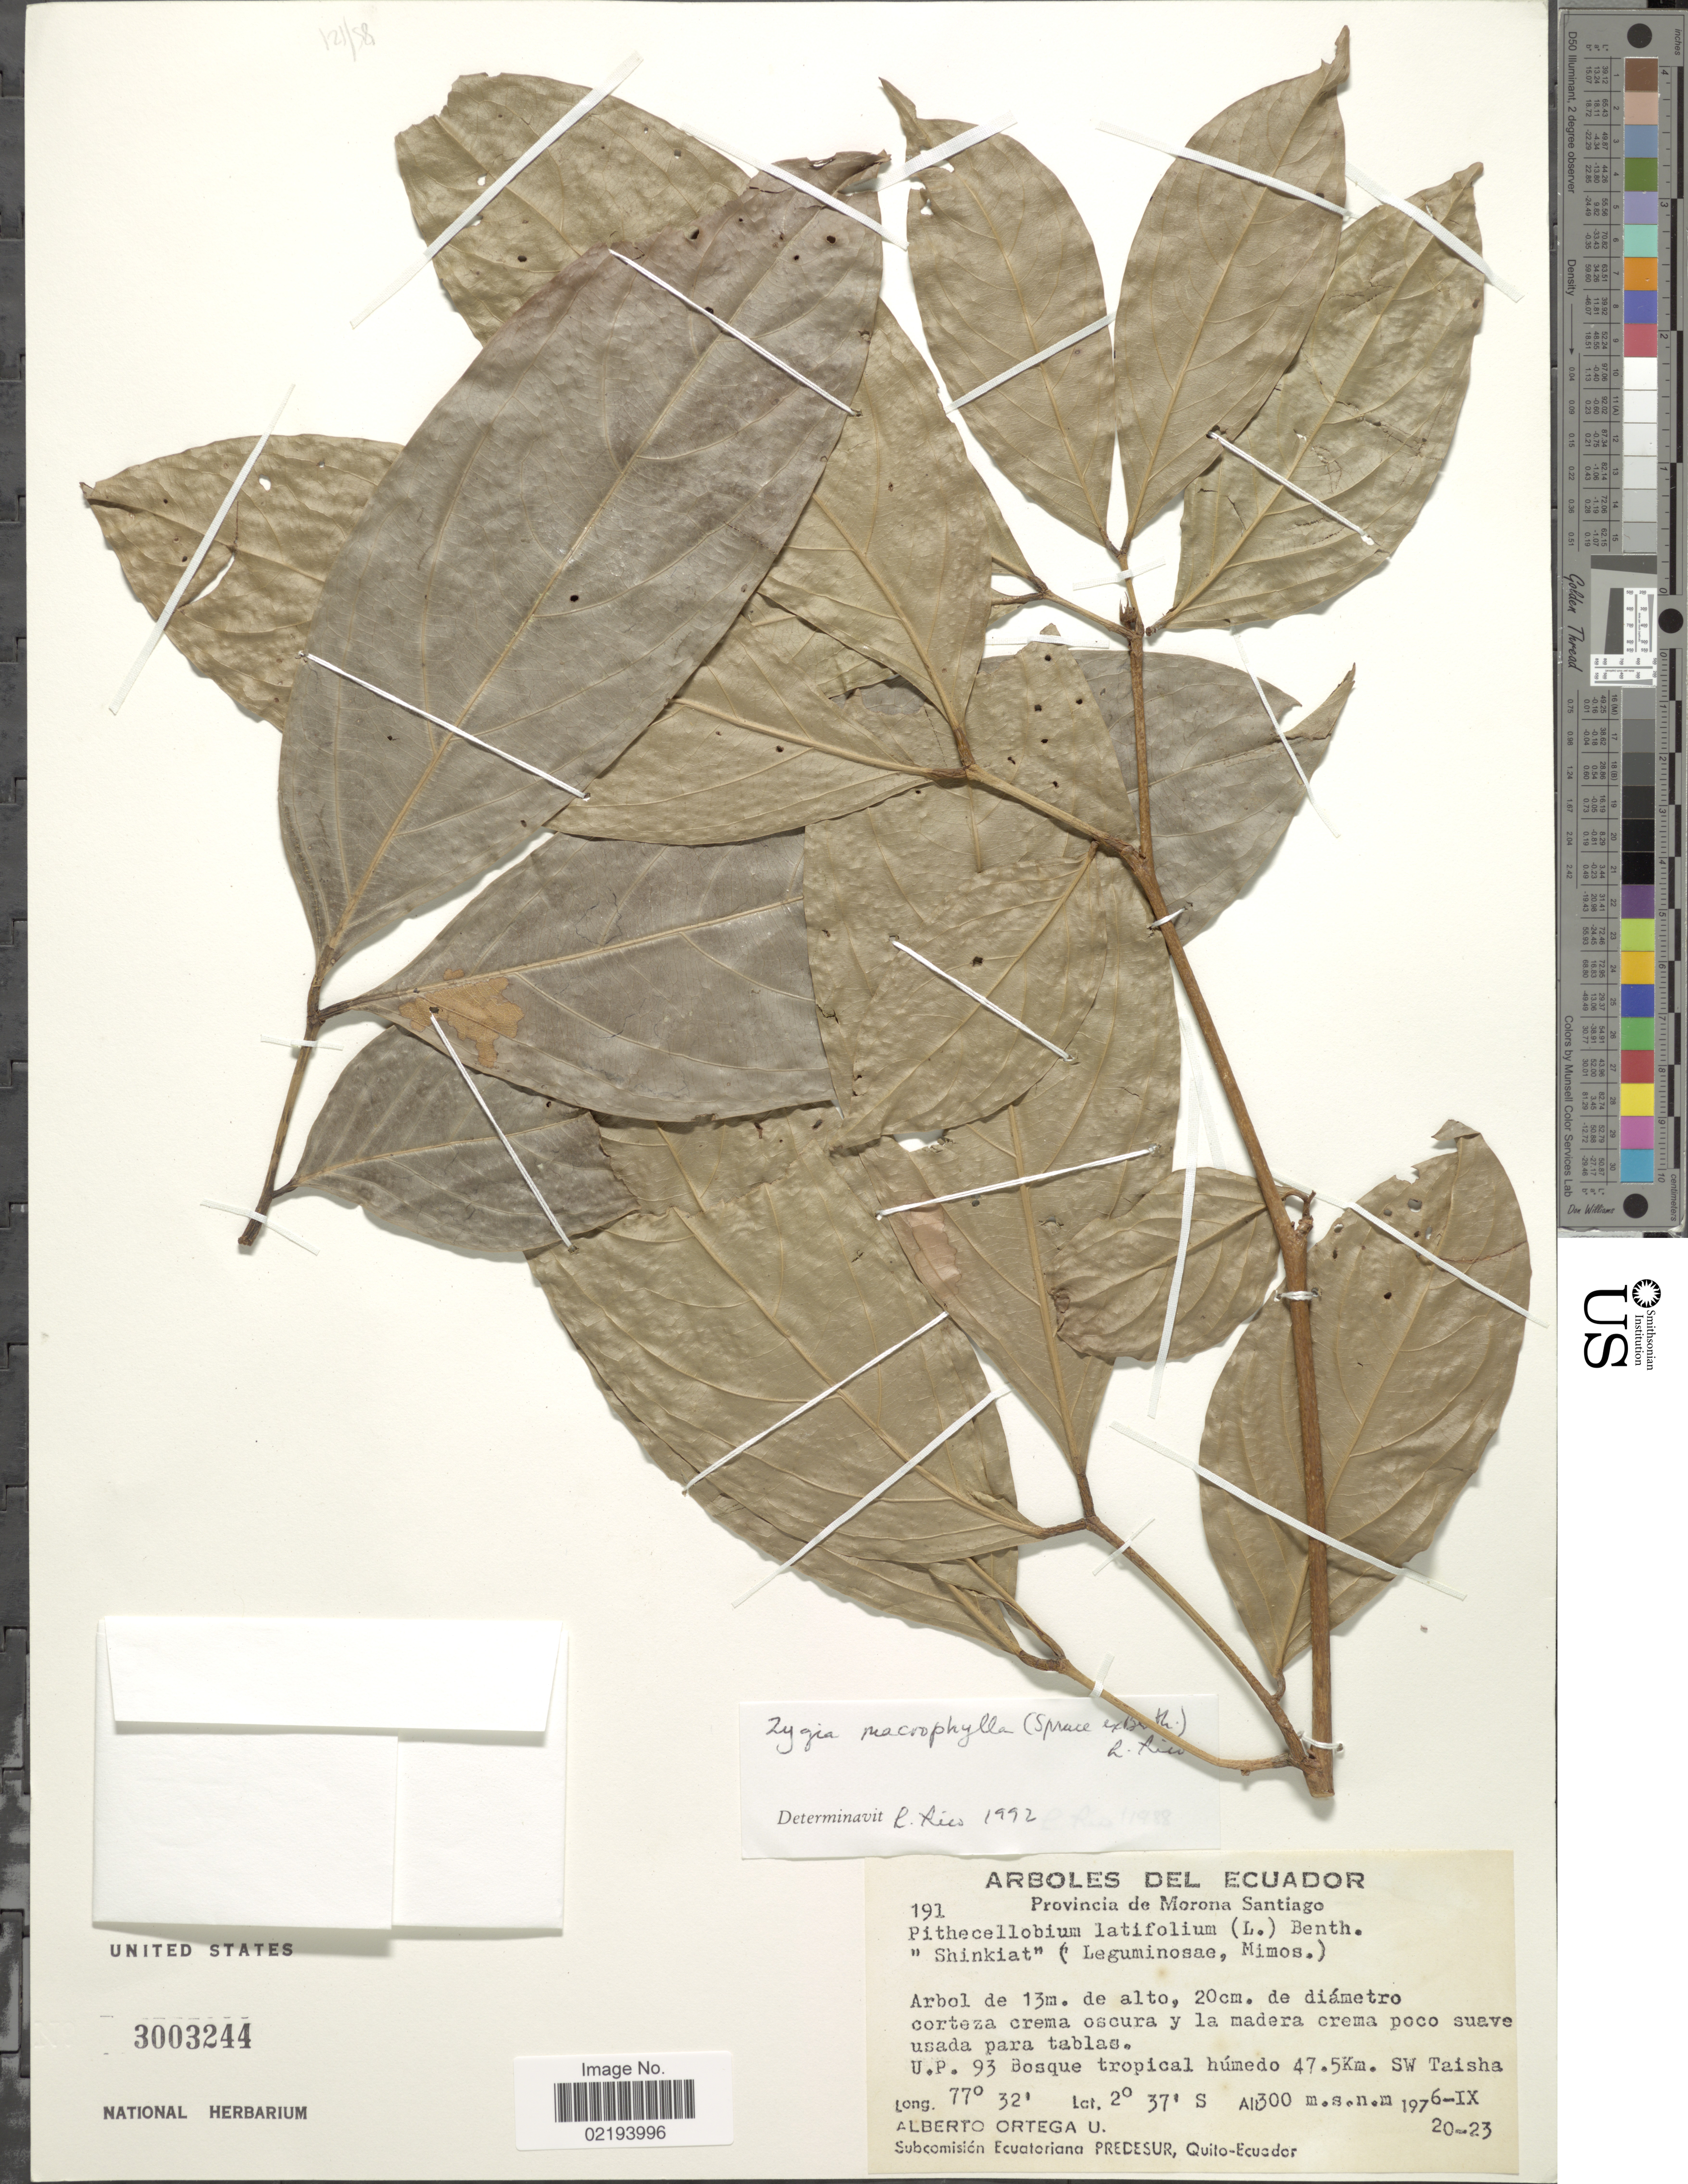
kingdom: Plantae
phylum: Tracheophyta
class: Magnoliopsida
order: Fabales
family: Fabaceae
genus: Zygia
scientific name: Zygia coccinea var. macrophylla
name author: (Benth.) Barneby & J.W. Grimes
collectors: A. T. Ortega U.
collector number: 191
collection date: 1976-09-20/1976-09-23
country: Ecuador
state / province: Morona-Santiago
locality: U.P. 93 Bosque tropical húmedo 47.5Km SW Taisha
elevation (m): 300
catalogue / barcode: US 3003244